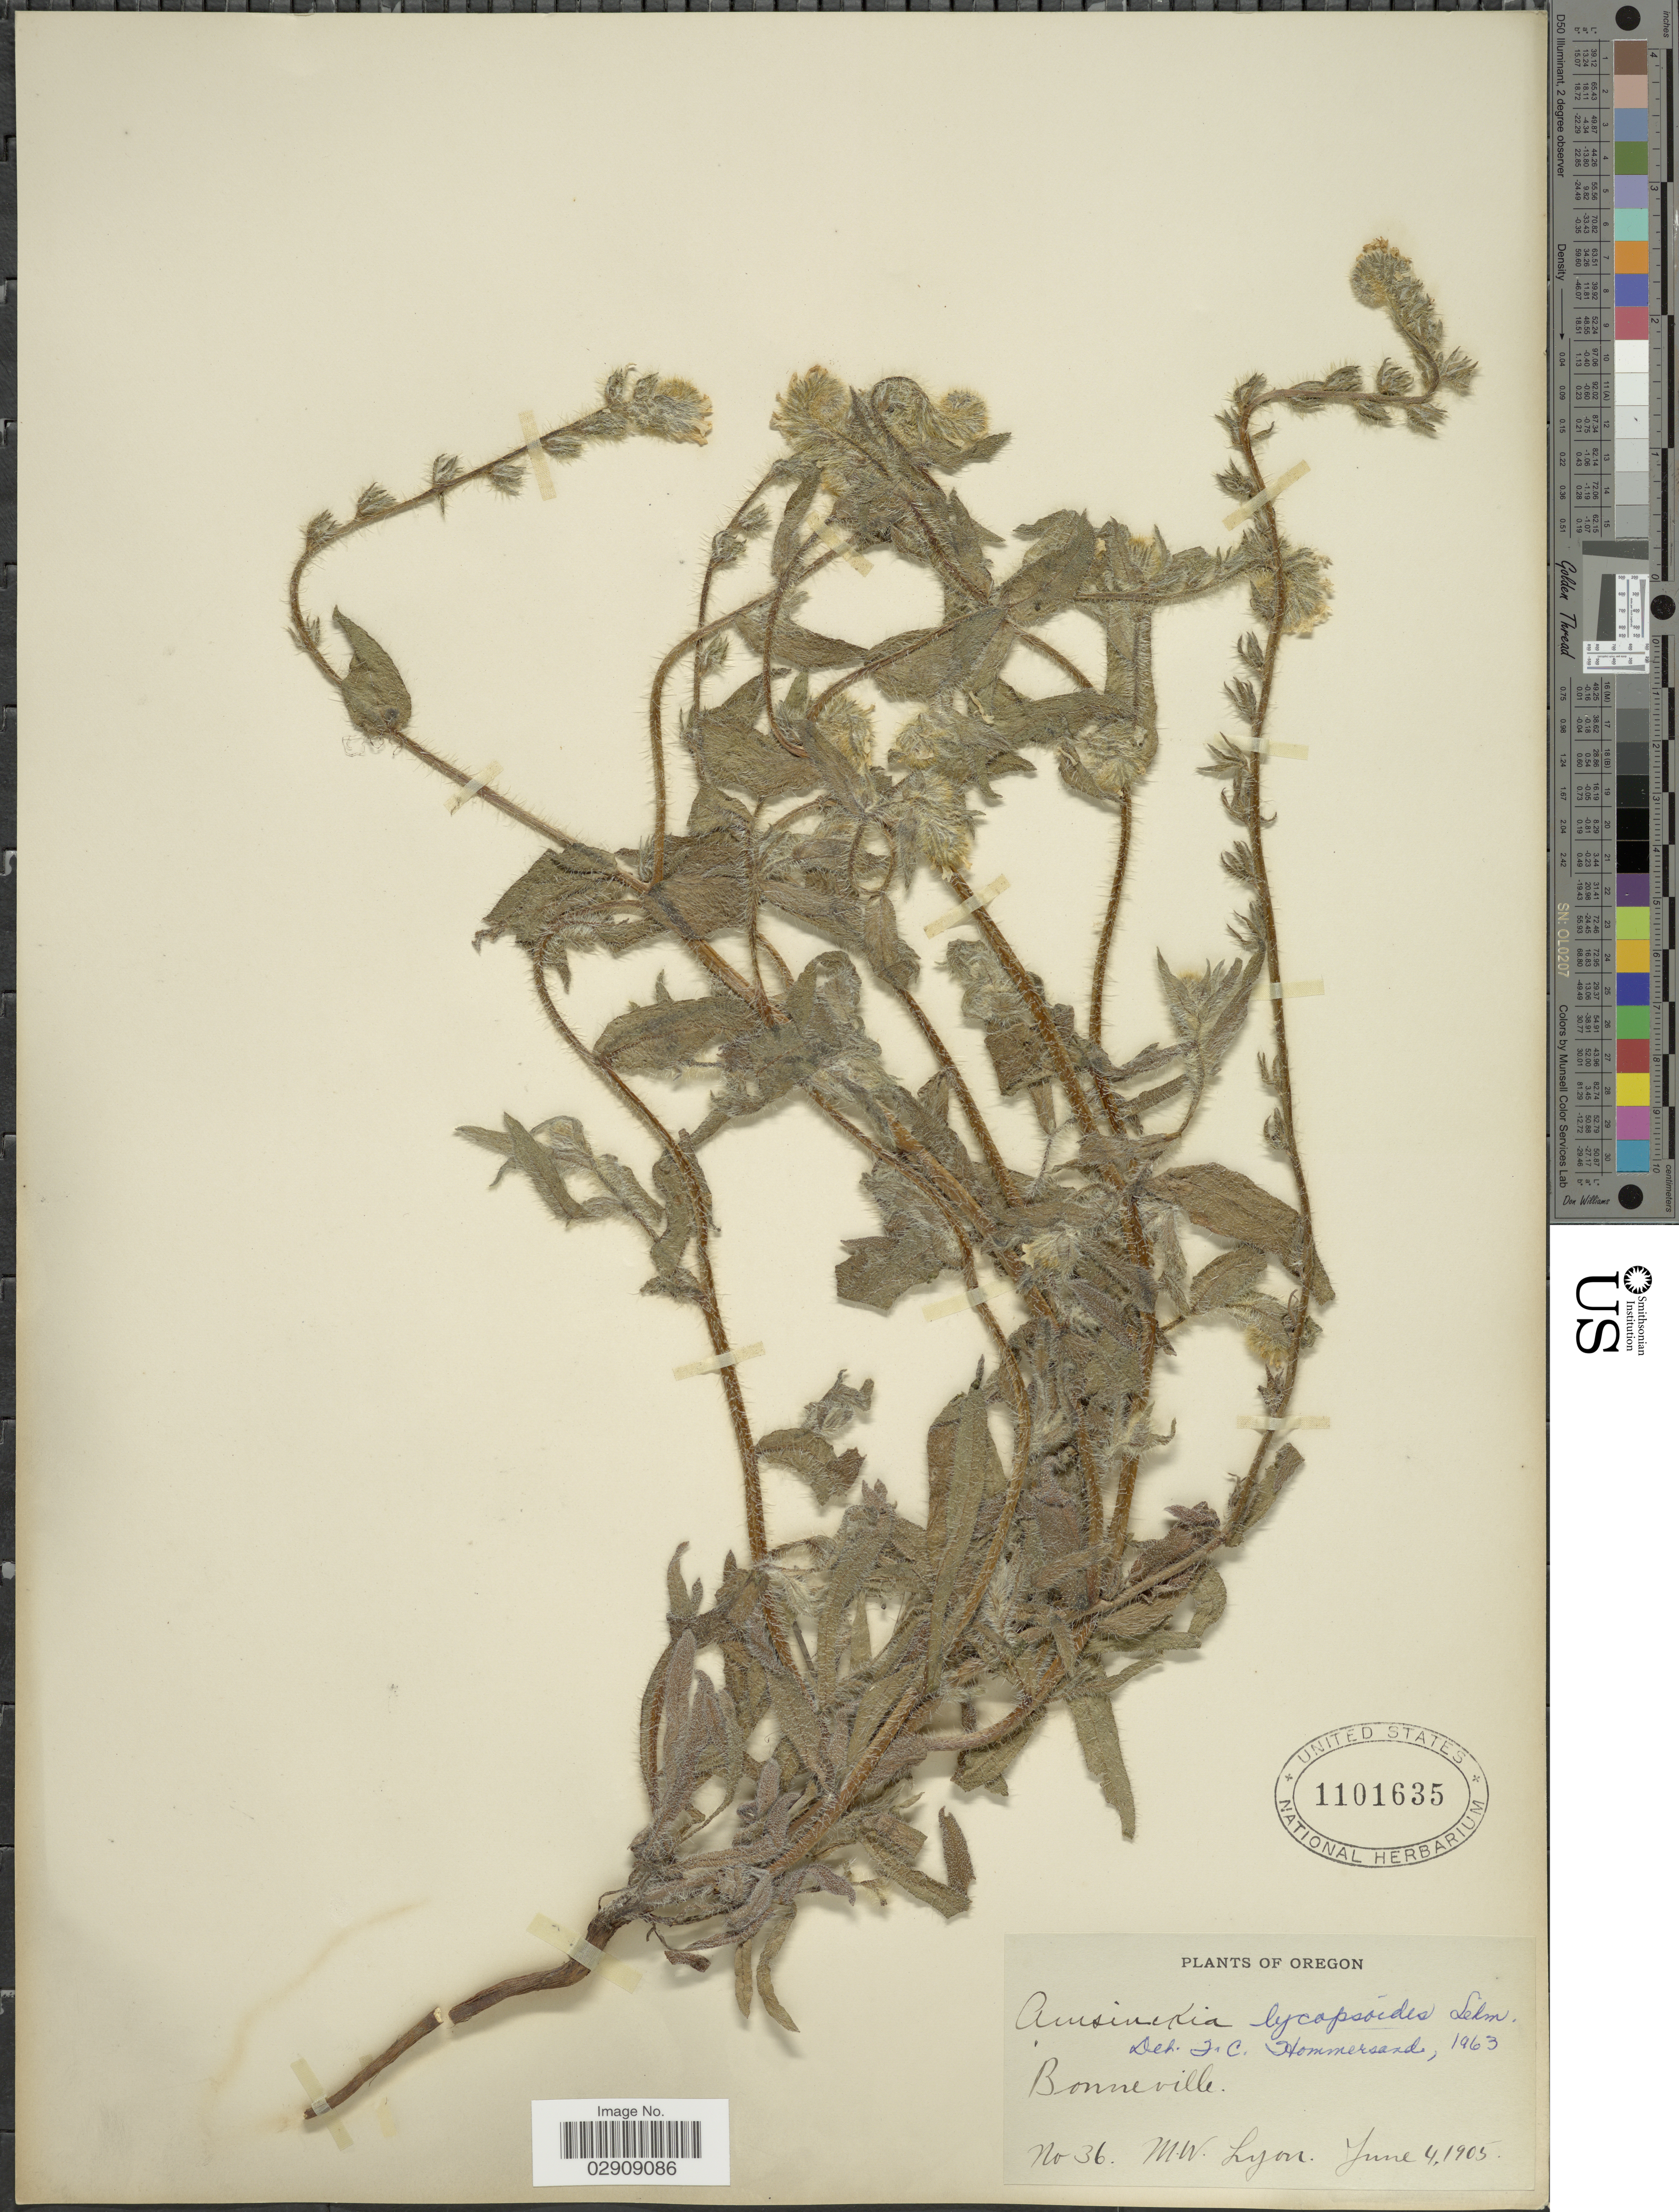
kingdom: Plantae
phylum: Tracheophyta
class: Magnoliopsida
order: Boraginales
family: Boraginaceae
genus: Amsinckia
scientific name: Amsinckia lycopsoides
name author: Lehm.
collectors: M. W. Lyon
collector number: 36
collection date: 1905-06-04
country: United States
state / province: Oregon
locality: Bonneville.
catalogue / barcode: US 1101635